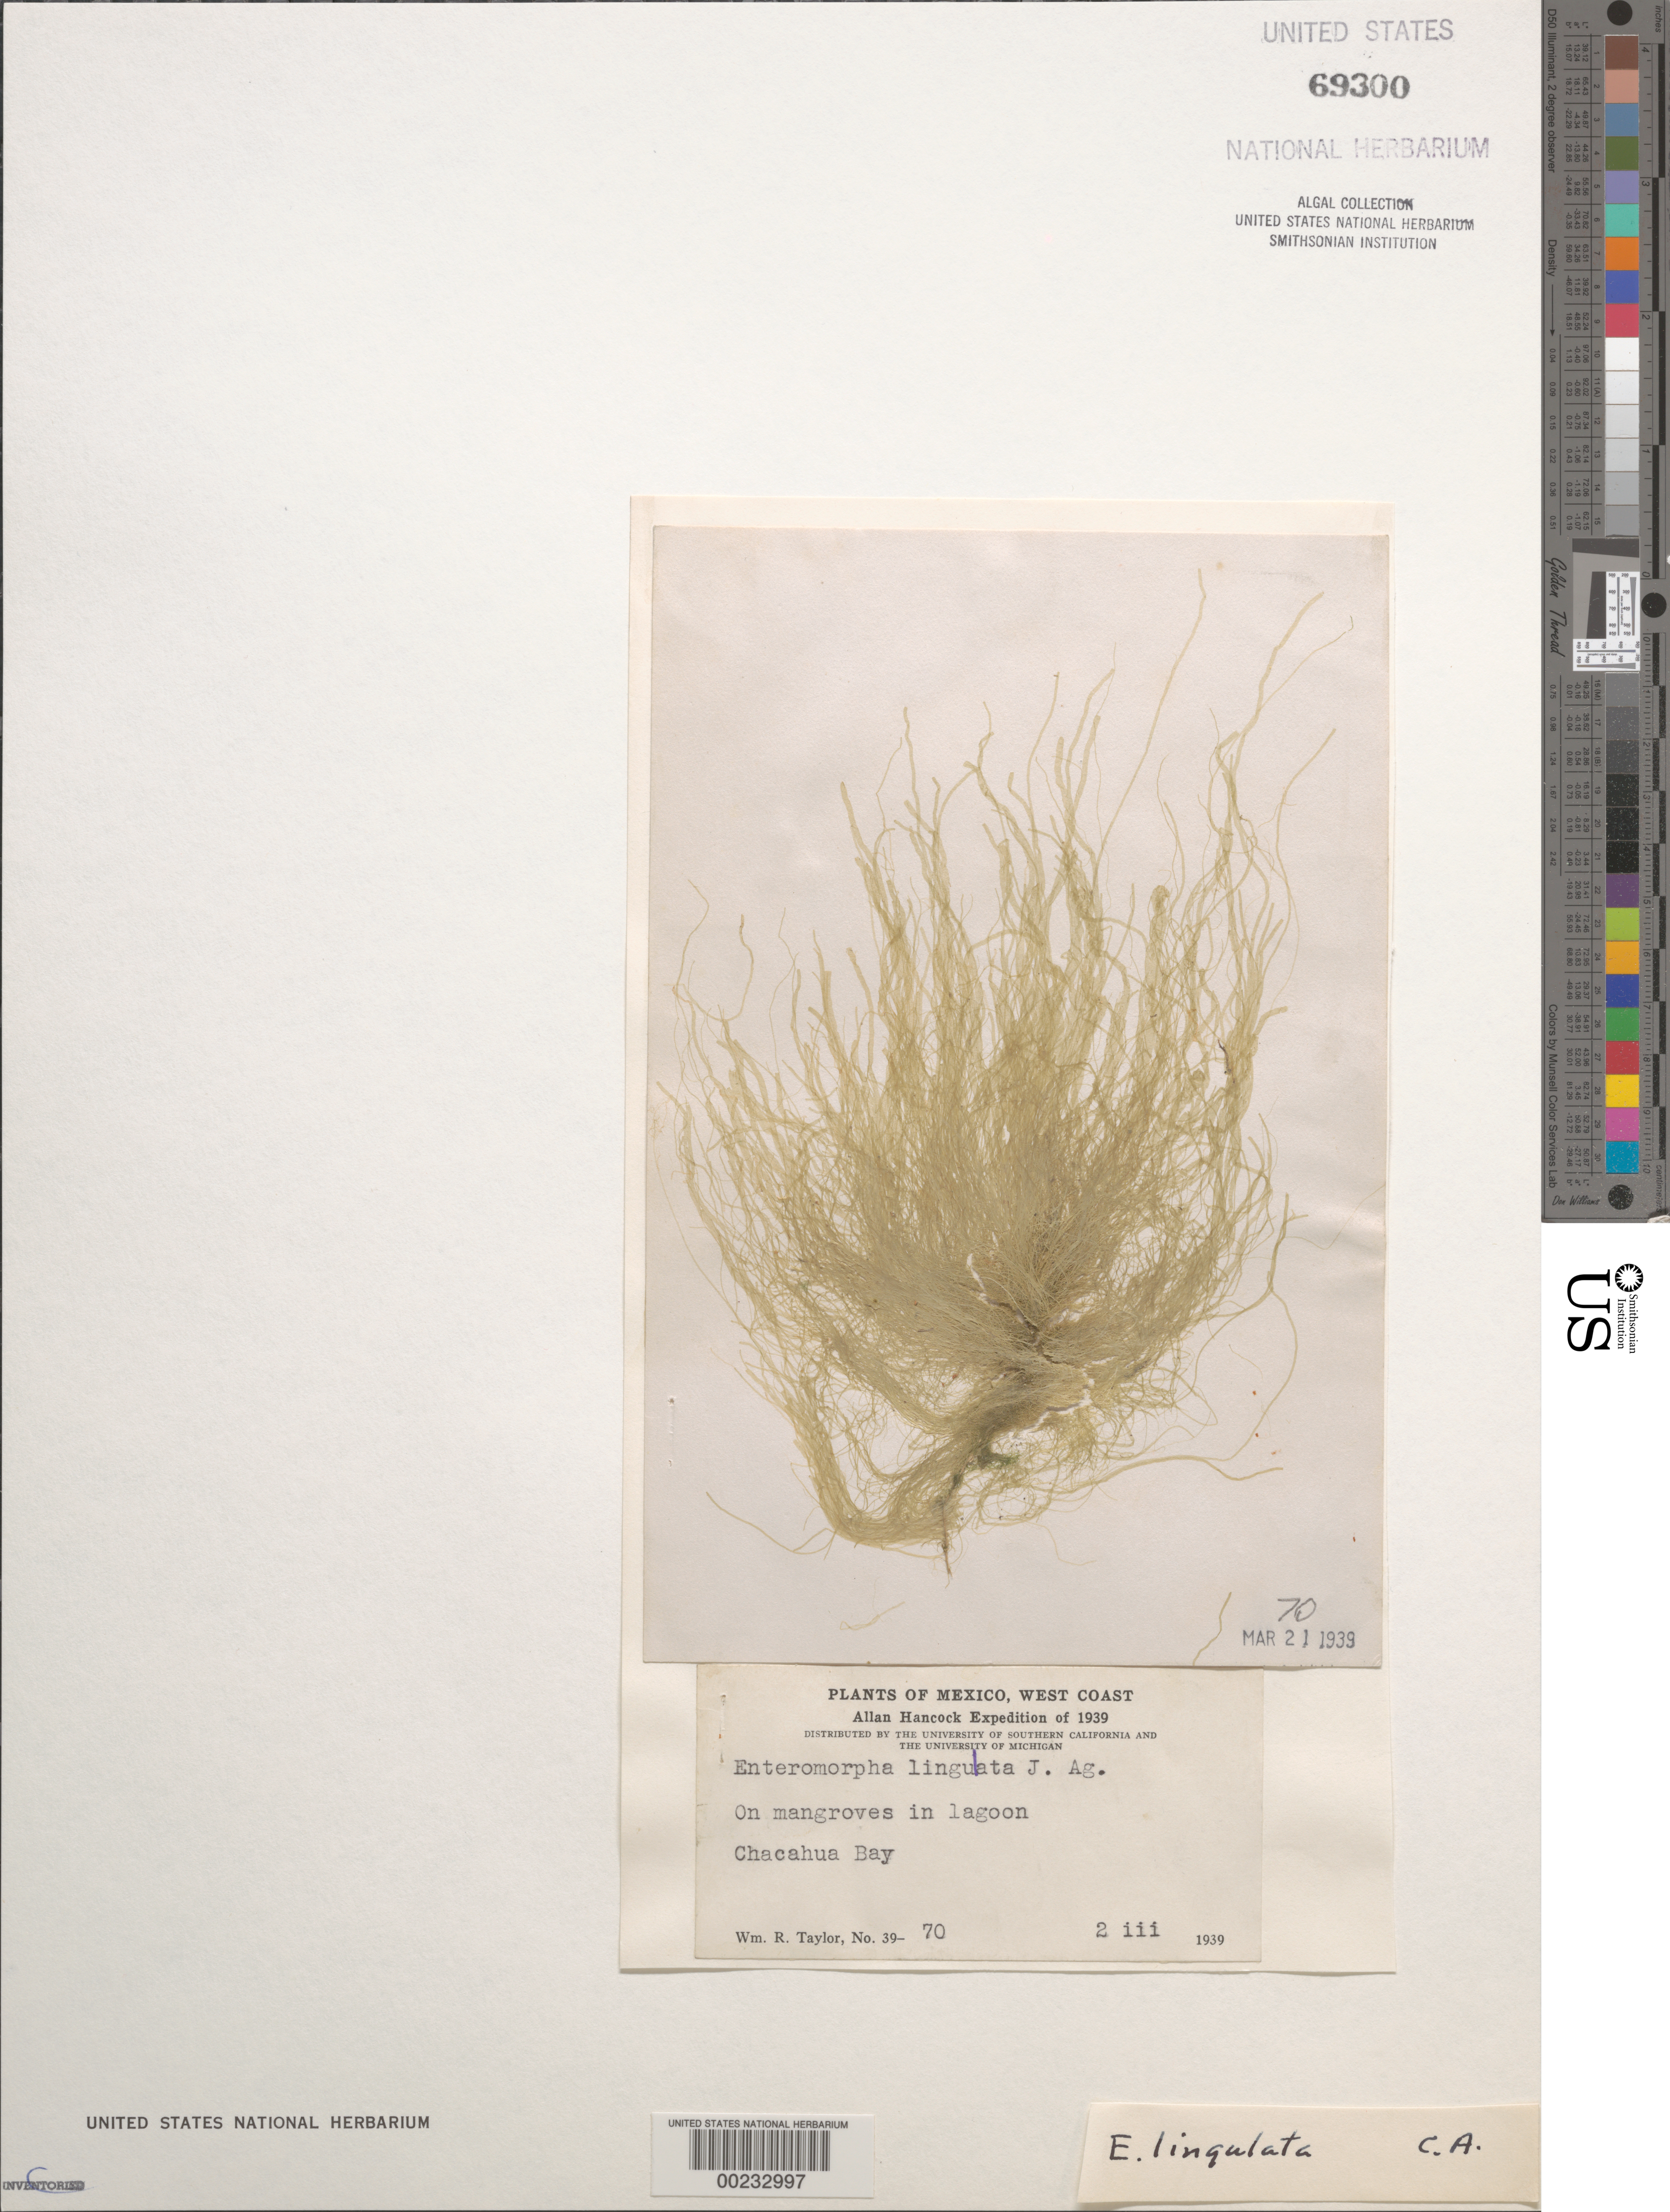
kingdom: Plantae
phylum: Chlorophyta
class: Ulvophyceae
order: Ulvales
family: Ulvaceae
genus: Ulva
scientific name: Ulva flexuosa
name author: Wulfen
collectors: W. R. Taylor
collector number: WRT 39-70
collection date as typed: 21 Mar 1939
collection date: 1939-03-21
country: Mexico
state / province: Oaxaca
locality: Bahia Chacahua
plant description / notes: Allan Hancock Expedition of 1939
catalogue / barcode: US 69300